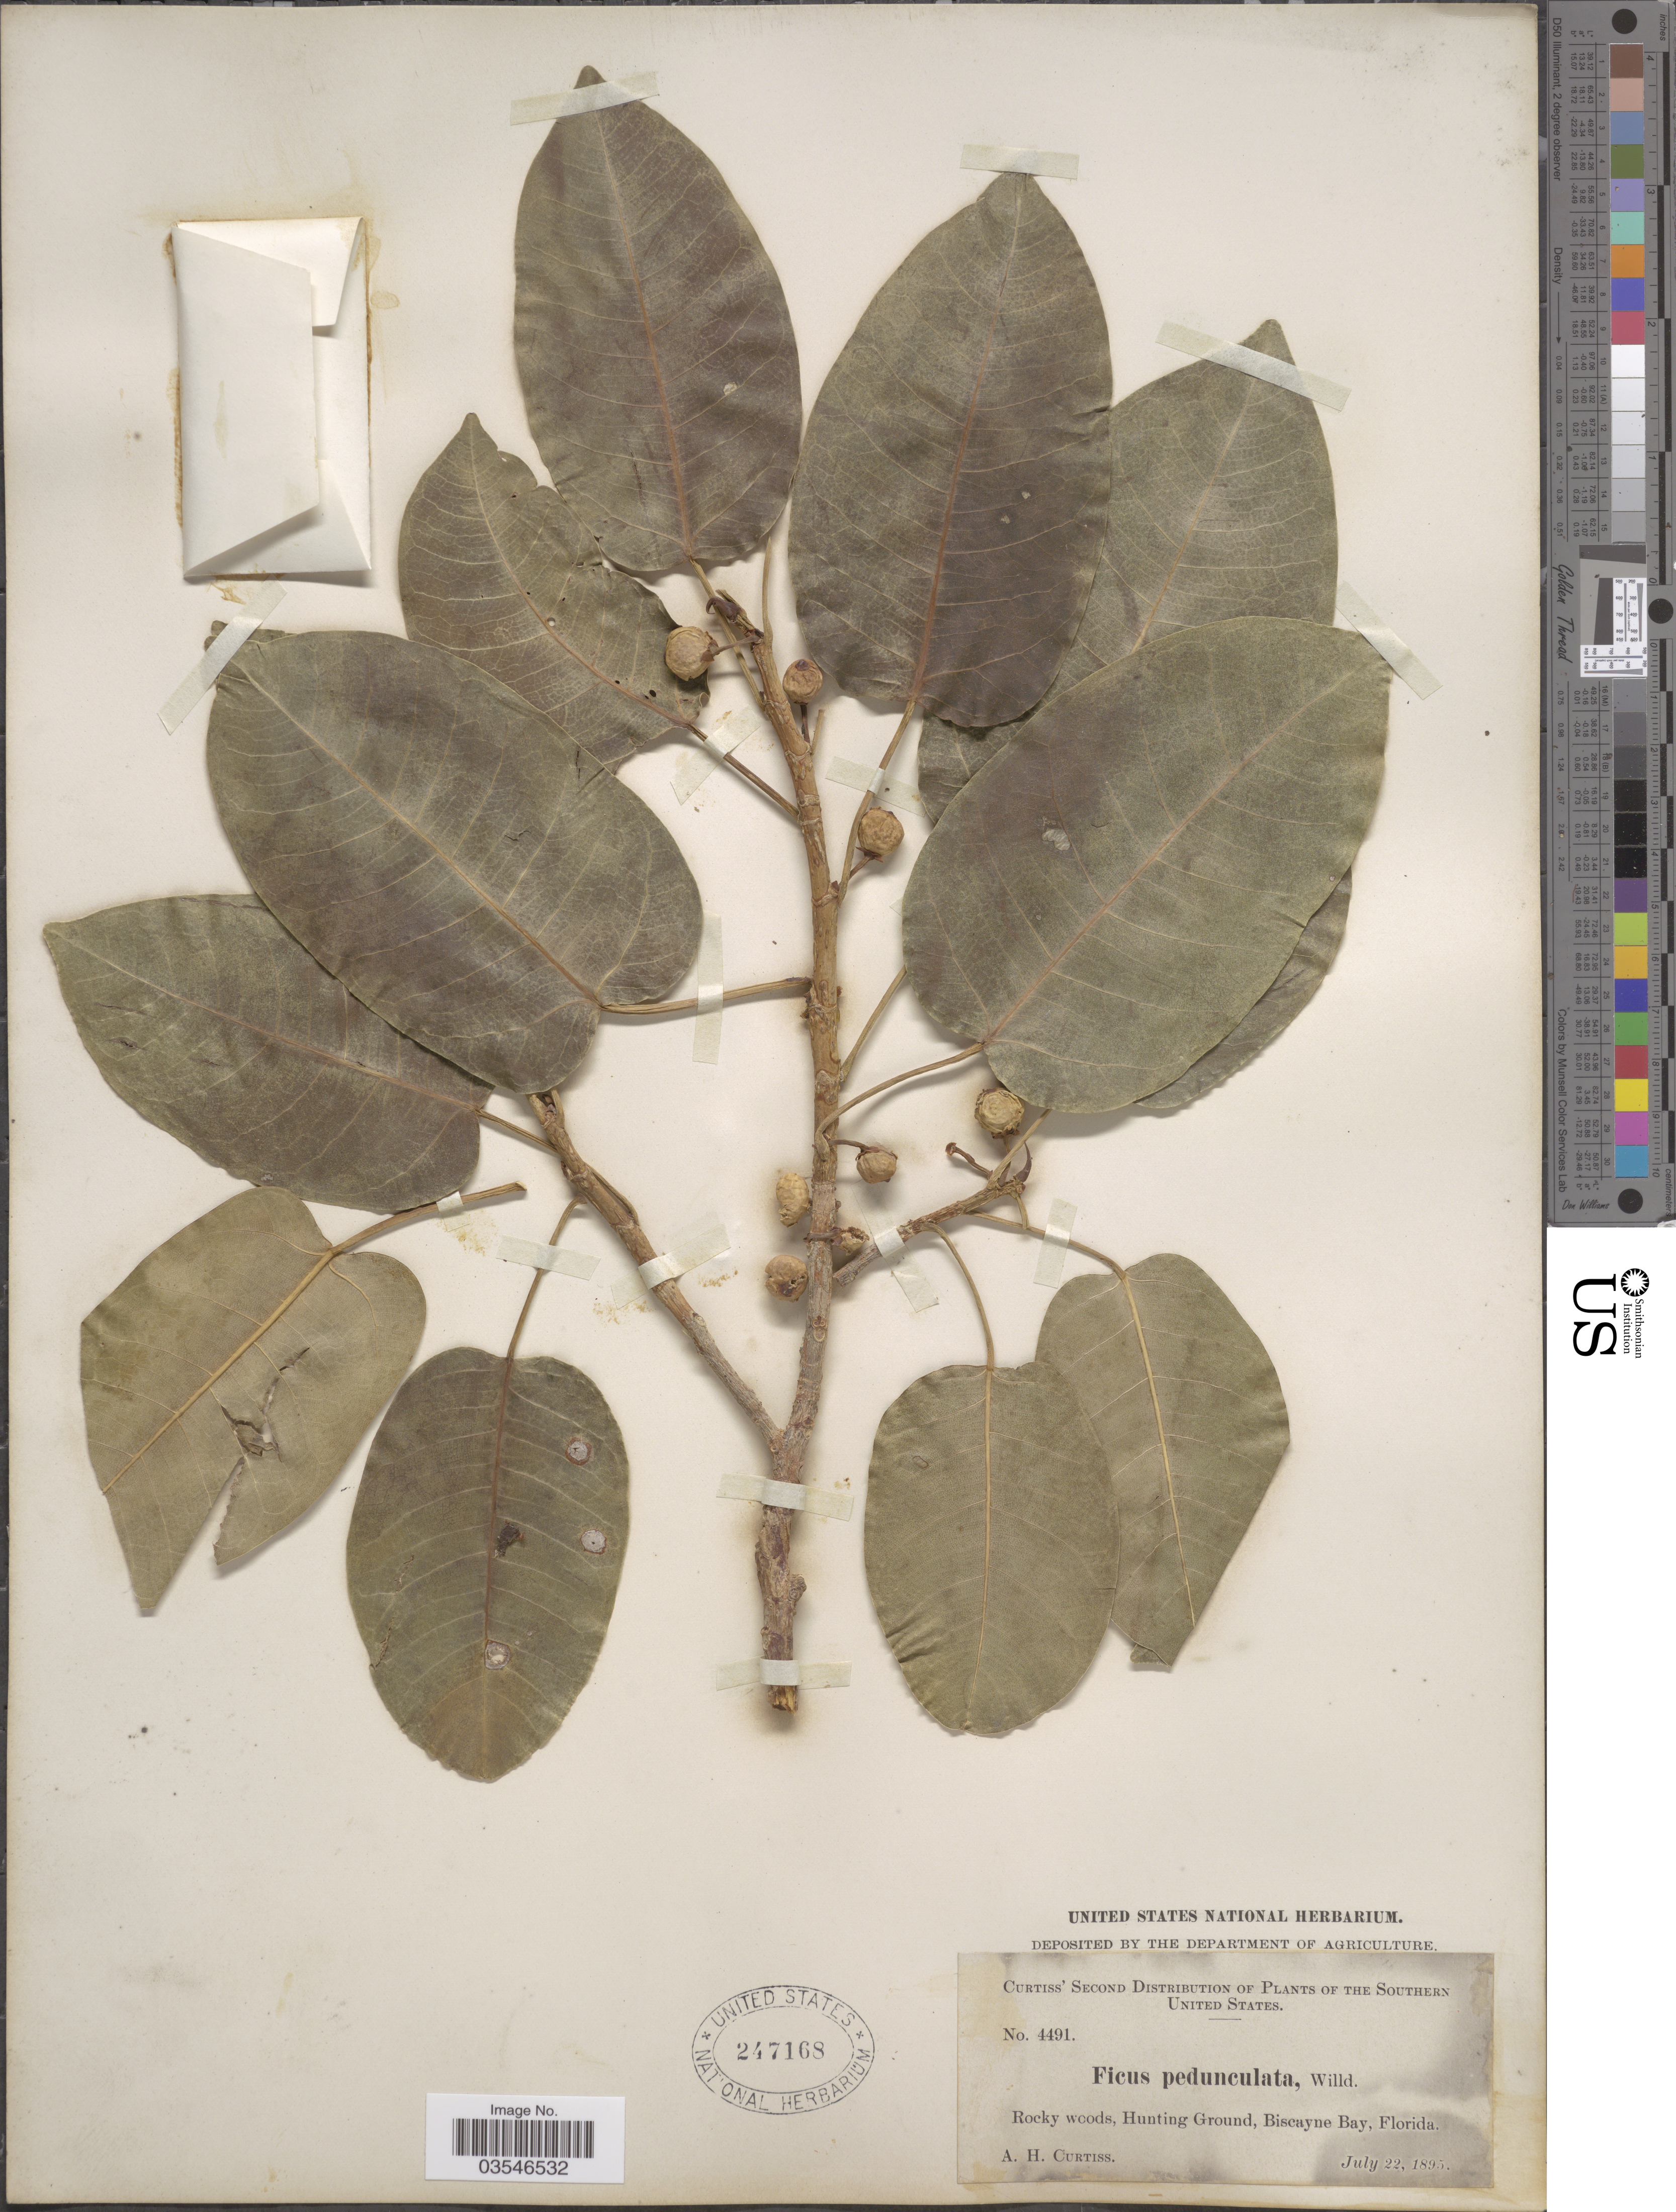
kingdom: Plantae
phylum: Tracheophyta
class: Magnoliopsida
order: Rosales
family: Moraceae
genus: Ficus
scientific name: Ficus brevifolia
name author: Nutt.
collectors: A. H. Curtiss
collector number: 4491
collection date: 1895-07-22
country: United States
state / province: Florida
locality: Southern United States. Hunting Ground, Biscayne Bay.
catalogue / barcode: US 247168